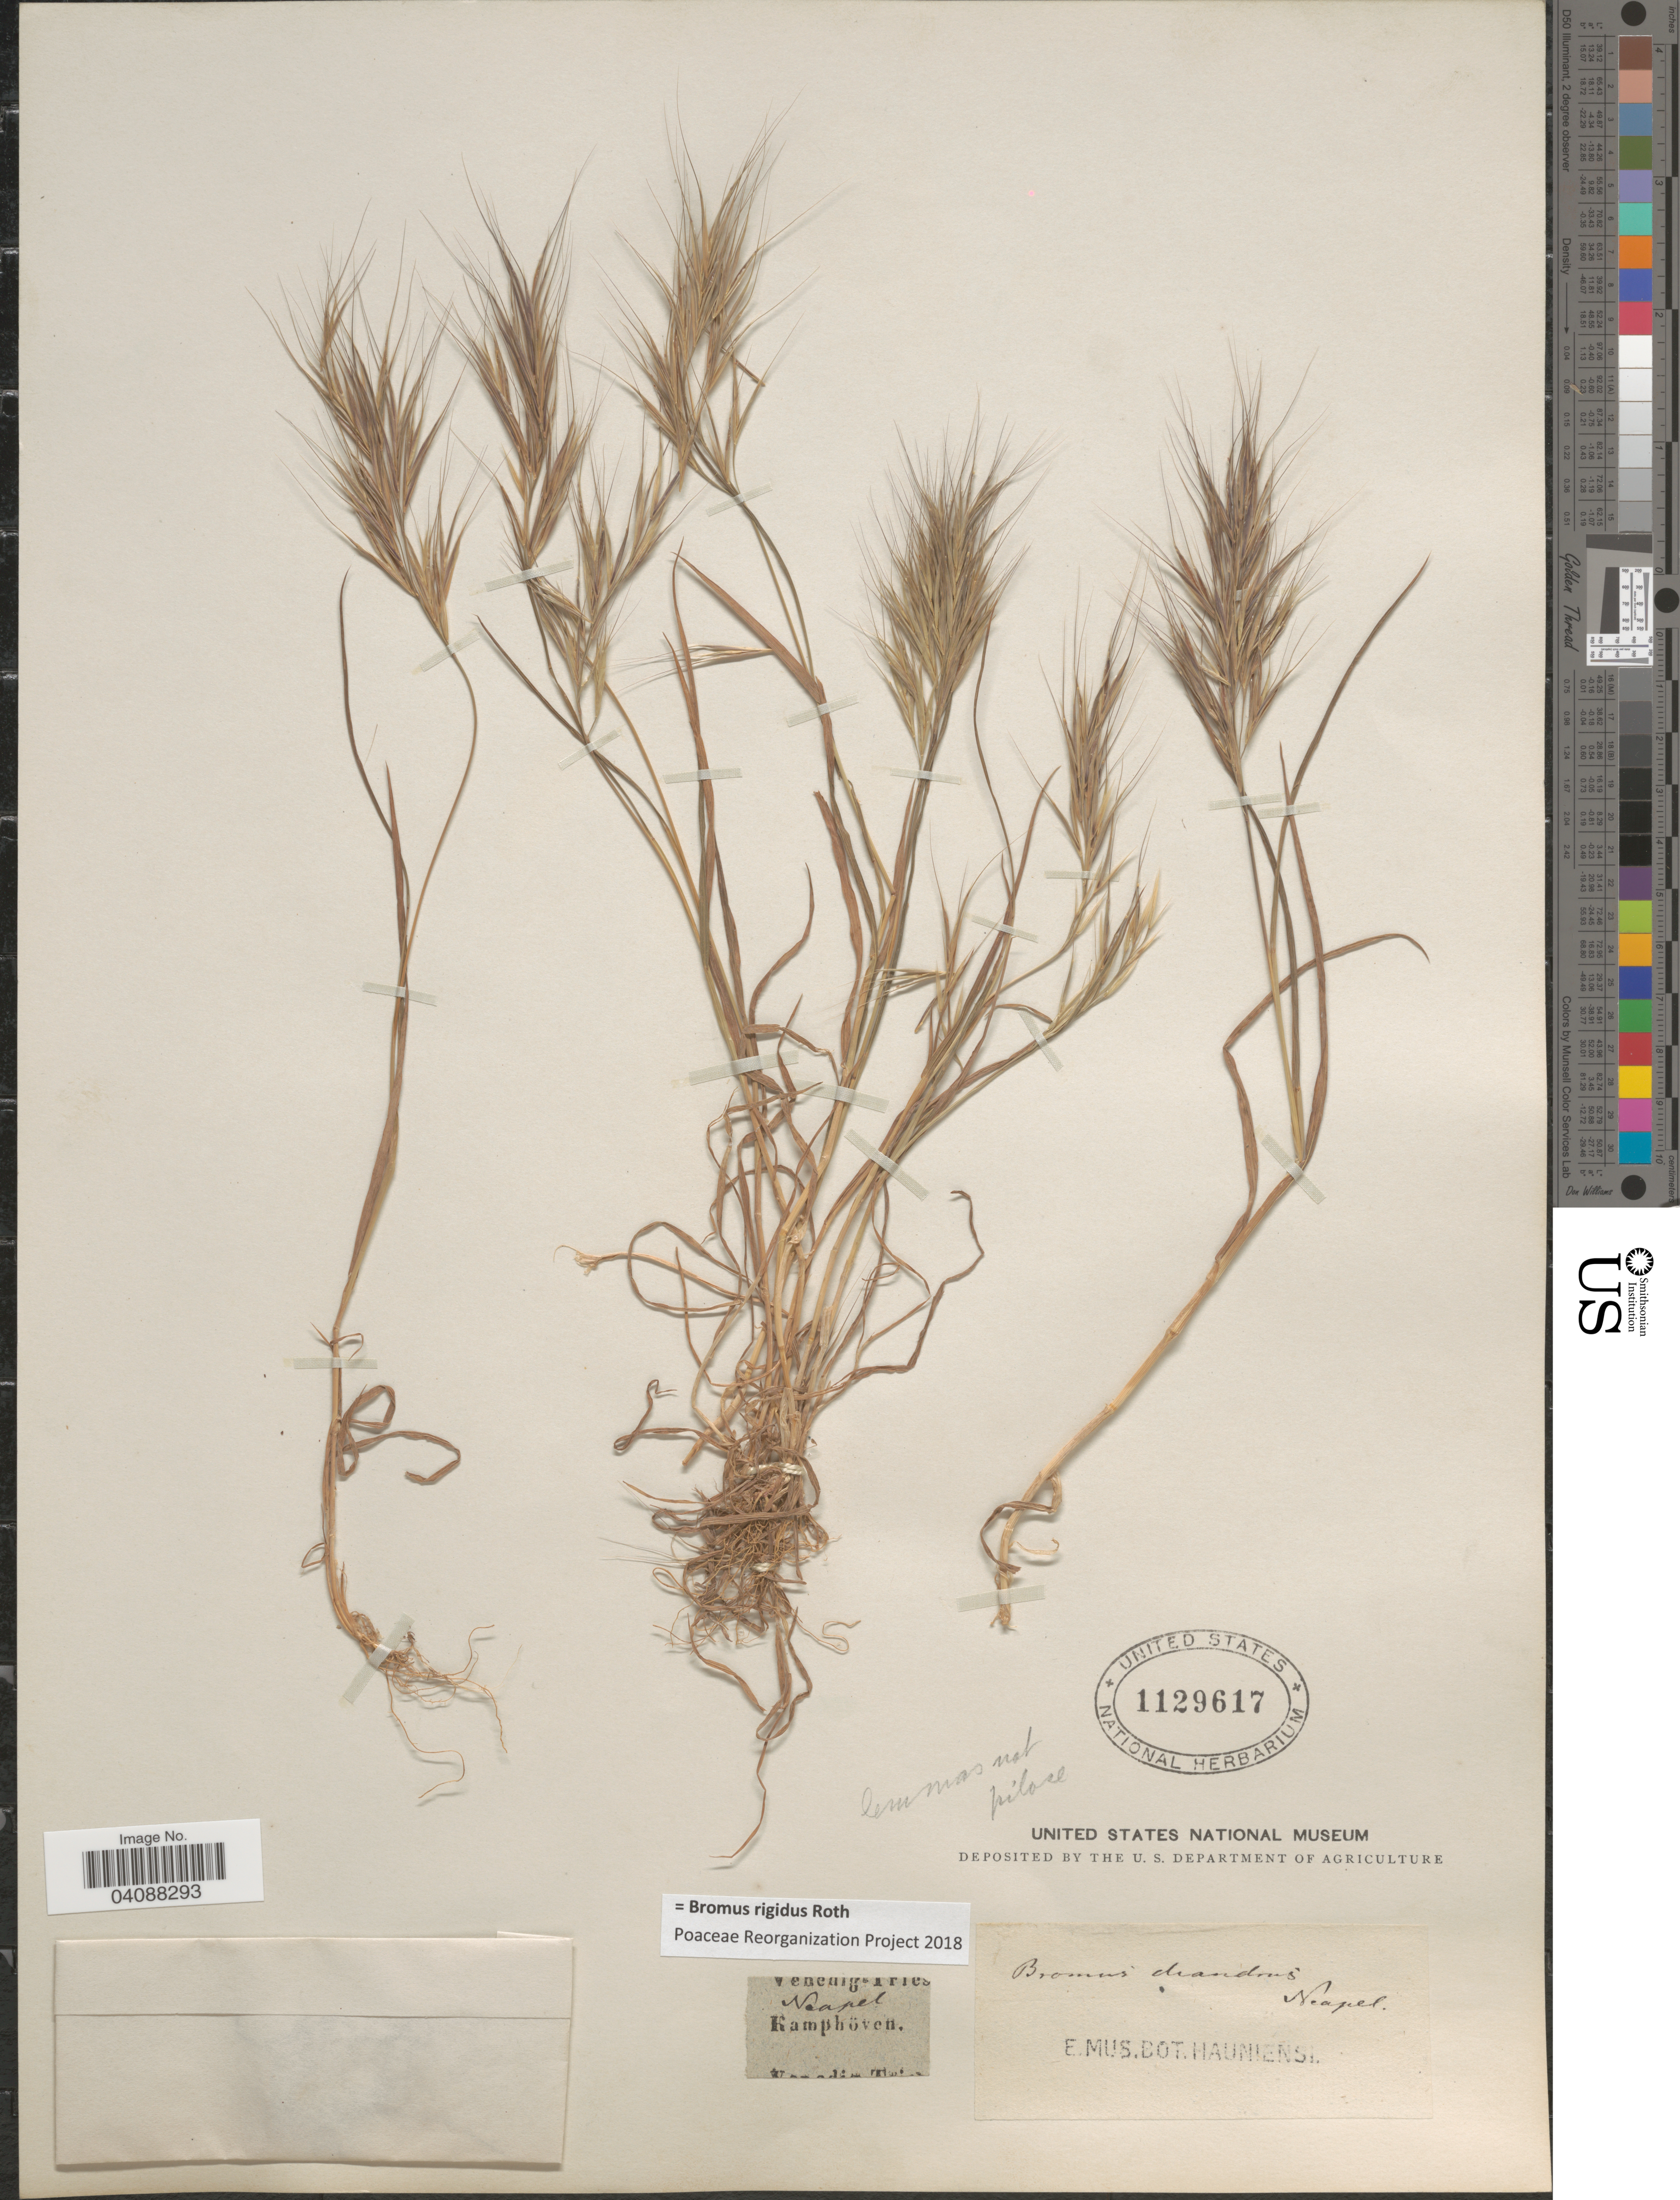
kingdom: Plantae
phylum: Tracheophyta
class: Liliopsida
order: Poales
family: Poaceae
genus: Bromus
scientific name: Bromus rigidus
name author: Roth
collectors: Kamphöven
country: Italy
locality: Neapel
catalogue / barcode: US 1129617